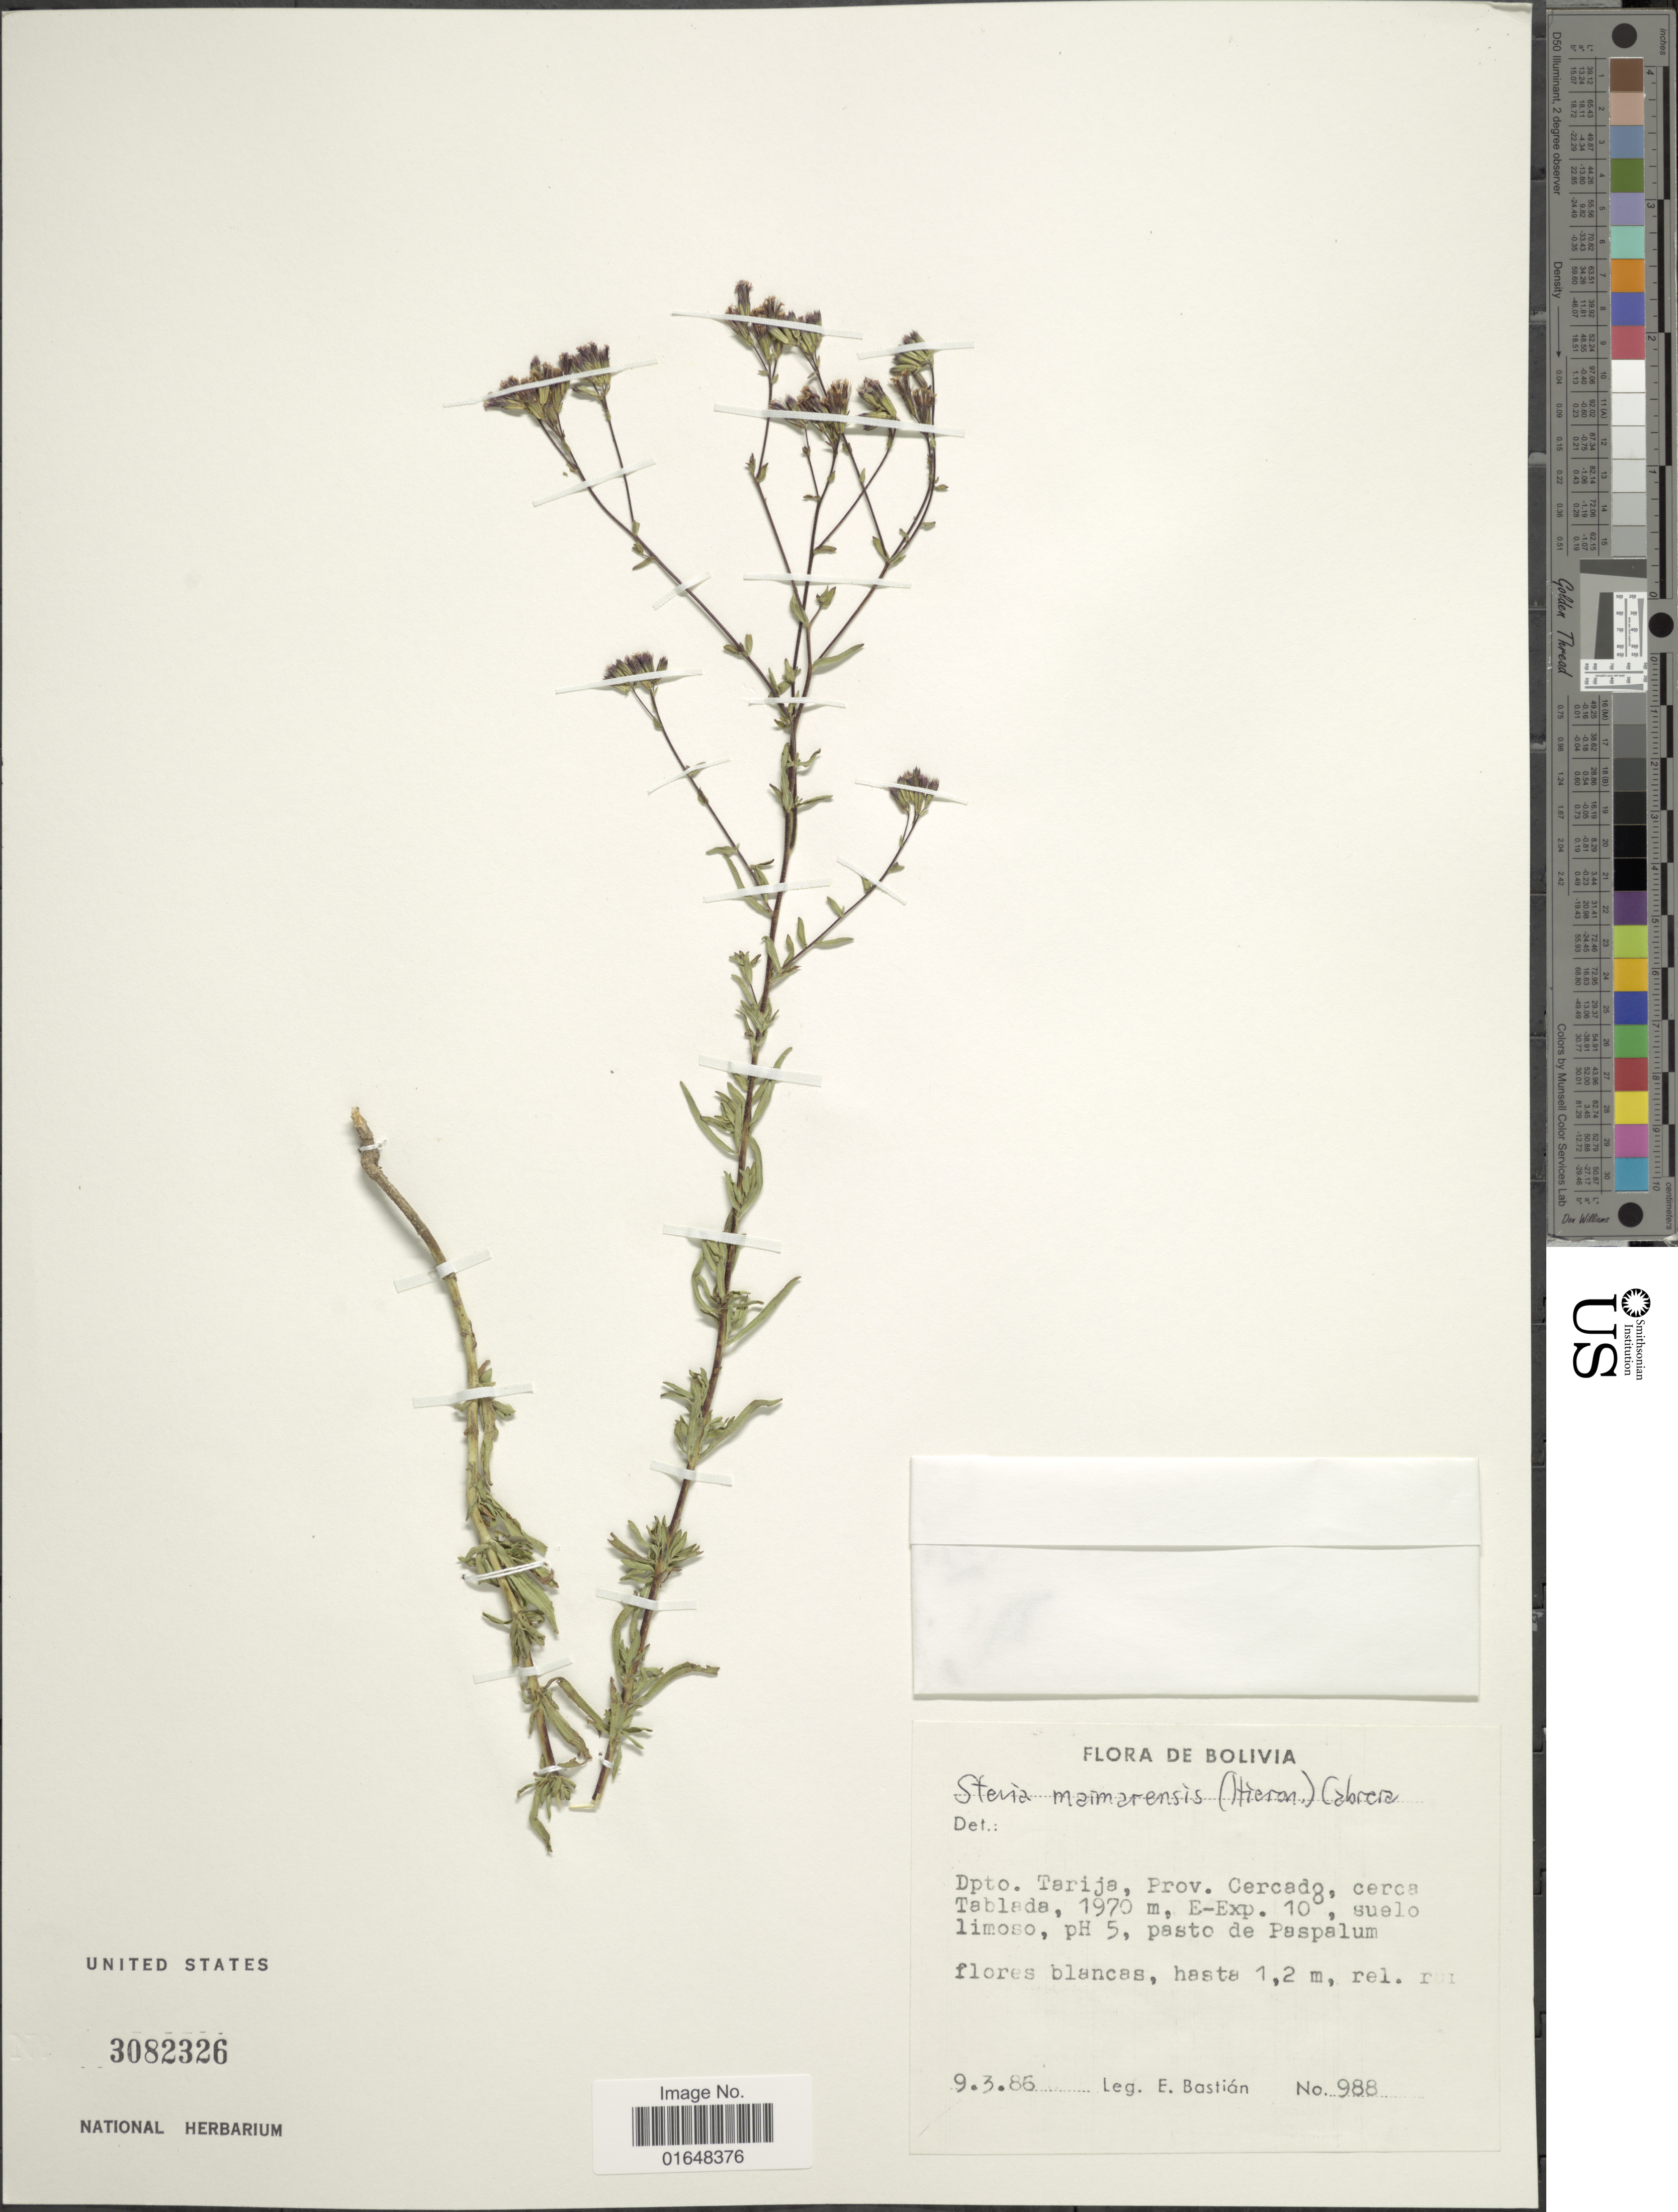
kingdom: Plantae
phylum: Tracheophyta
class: Magnoliopsida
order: Asterales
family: Asteraceae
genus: Stevia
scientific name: Stevia maimarensis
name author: (Hieron.) Cabrera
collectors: E. Bastian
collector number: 988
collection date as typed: Transcribed d/m/y: 9/3/86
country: Bolivia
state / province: Tarija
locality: Dpto. tarija, Prov. Cercado, cerca Tablada, E-Exp. 10, suelo limoso, pH 5, pasto Paspalum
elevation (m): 1970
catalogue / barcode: US 3082326